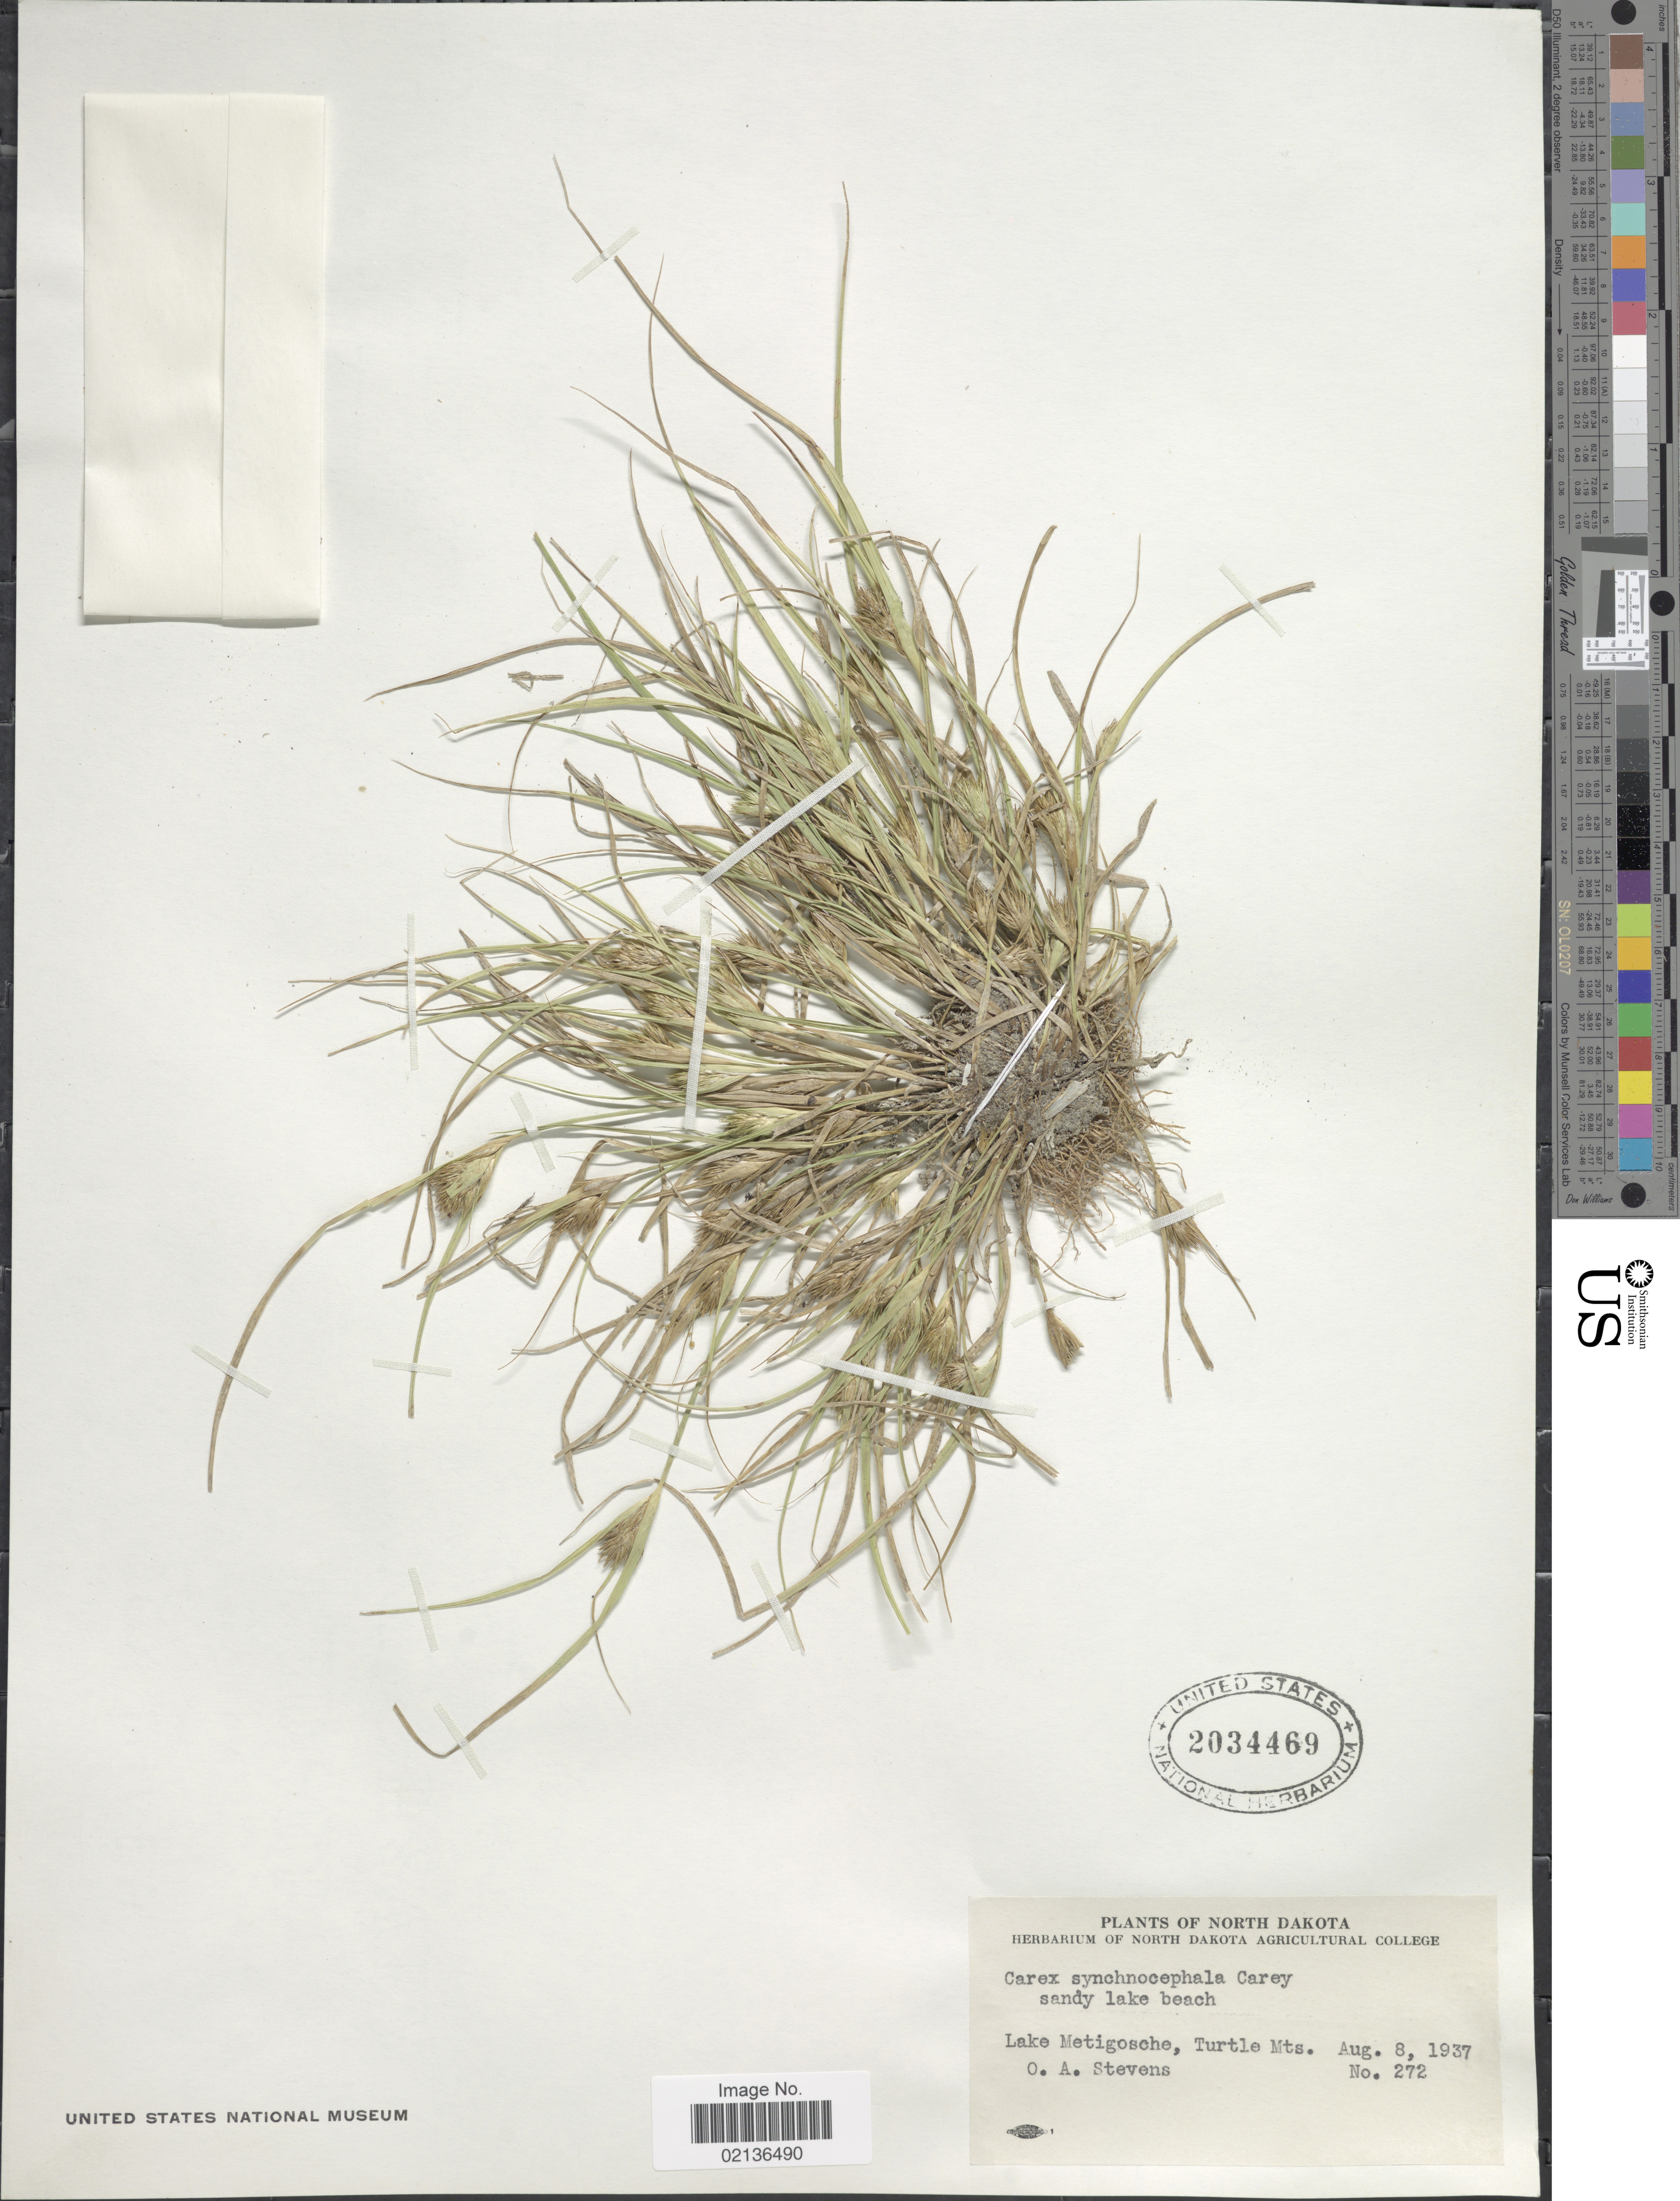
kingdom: Plantae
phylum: Tracheophyta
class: Liliopsida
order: Poales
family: Cyperaceae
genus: Carex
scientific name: Carex sychnocephala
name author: J. Carey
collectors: O. A. Stevens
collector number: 272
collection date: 1937-08-08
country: United States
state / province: North Dakota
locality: Lake Metigosche, Turtle Mts.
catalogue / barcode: US 2034469